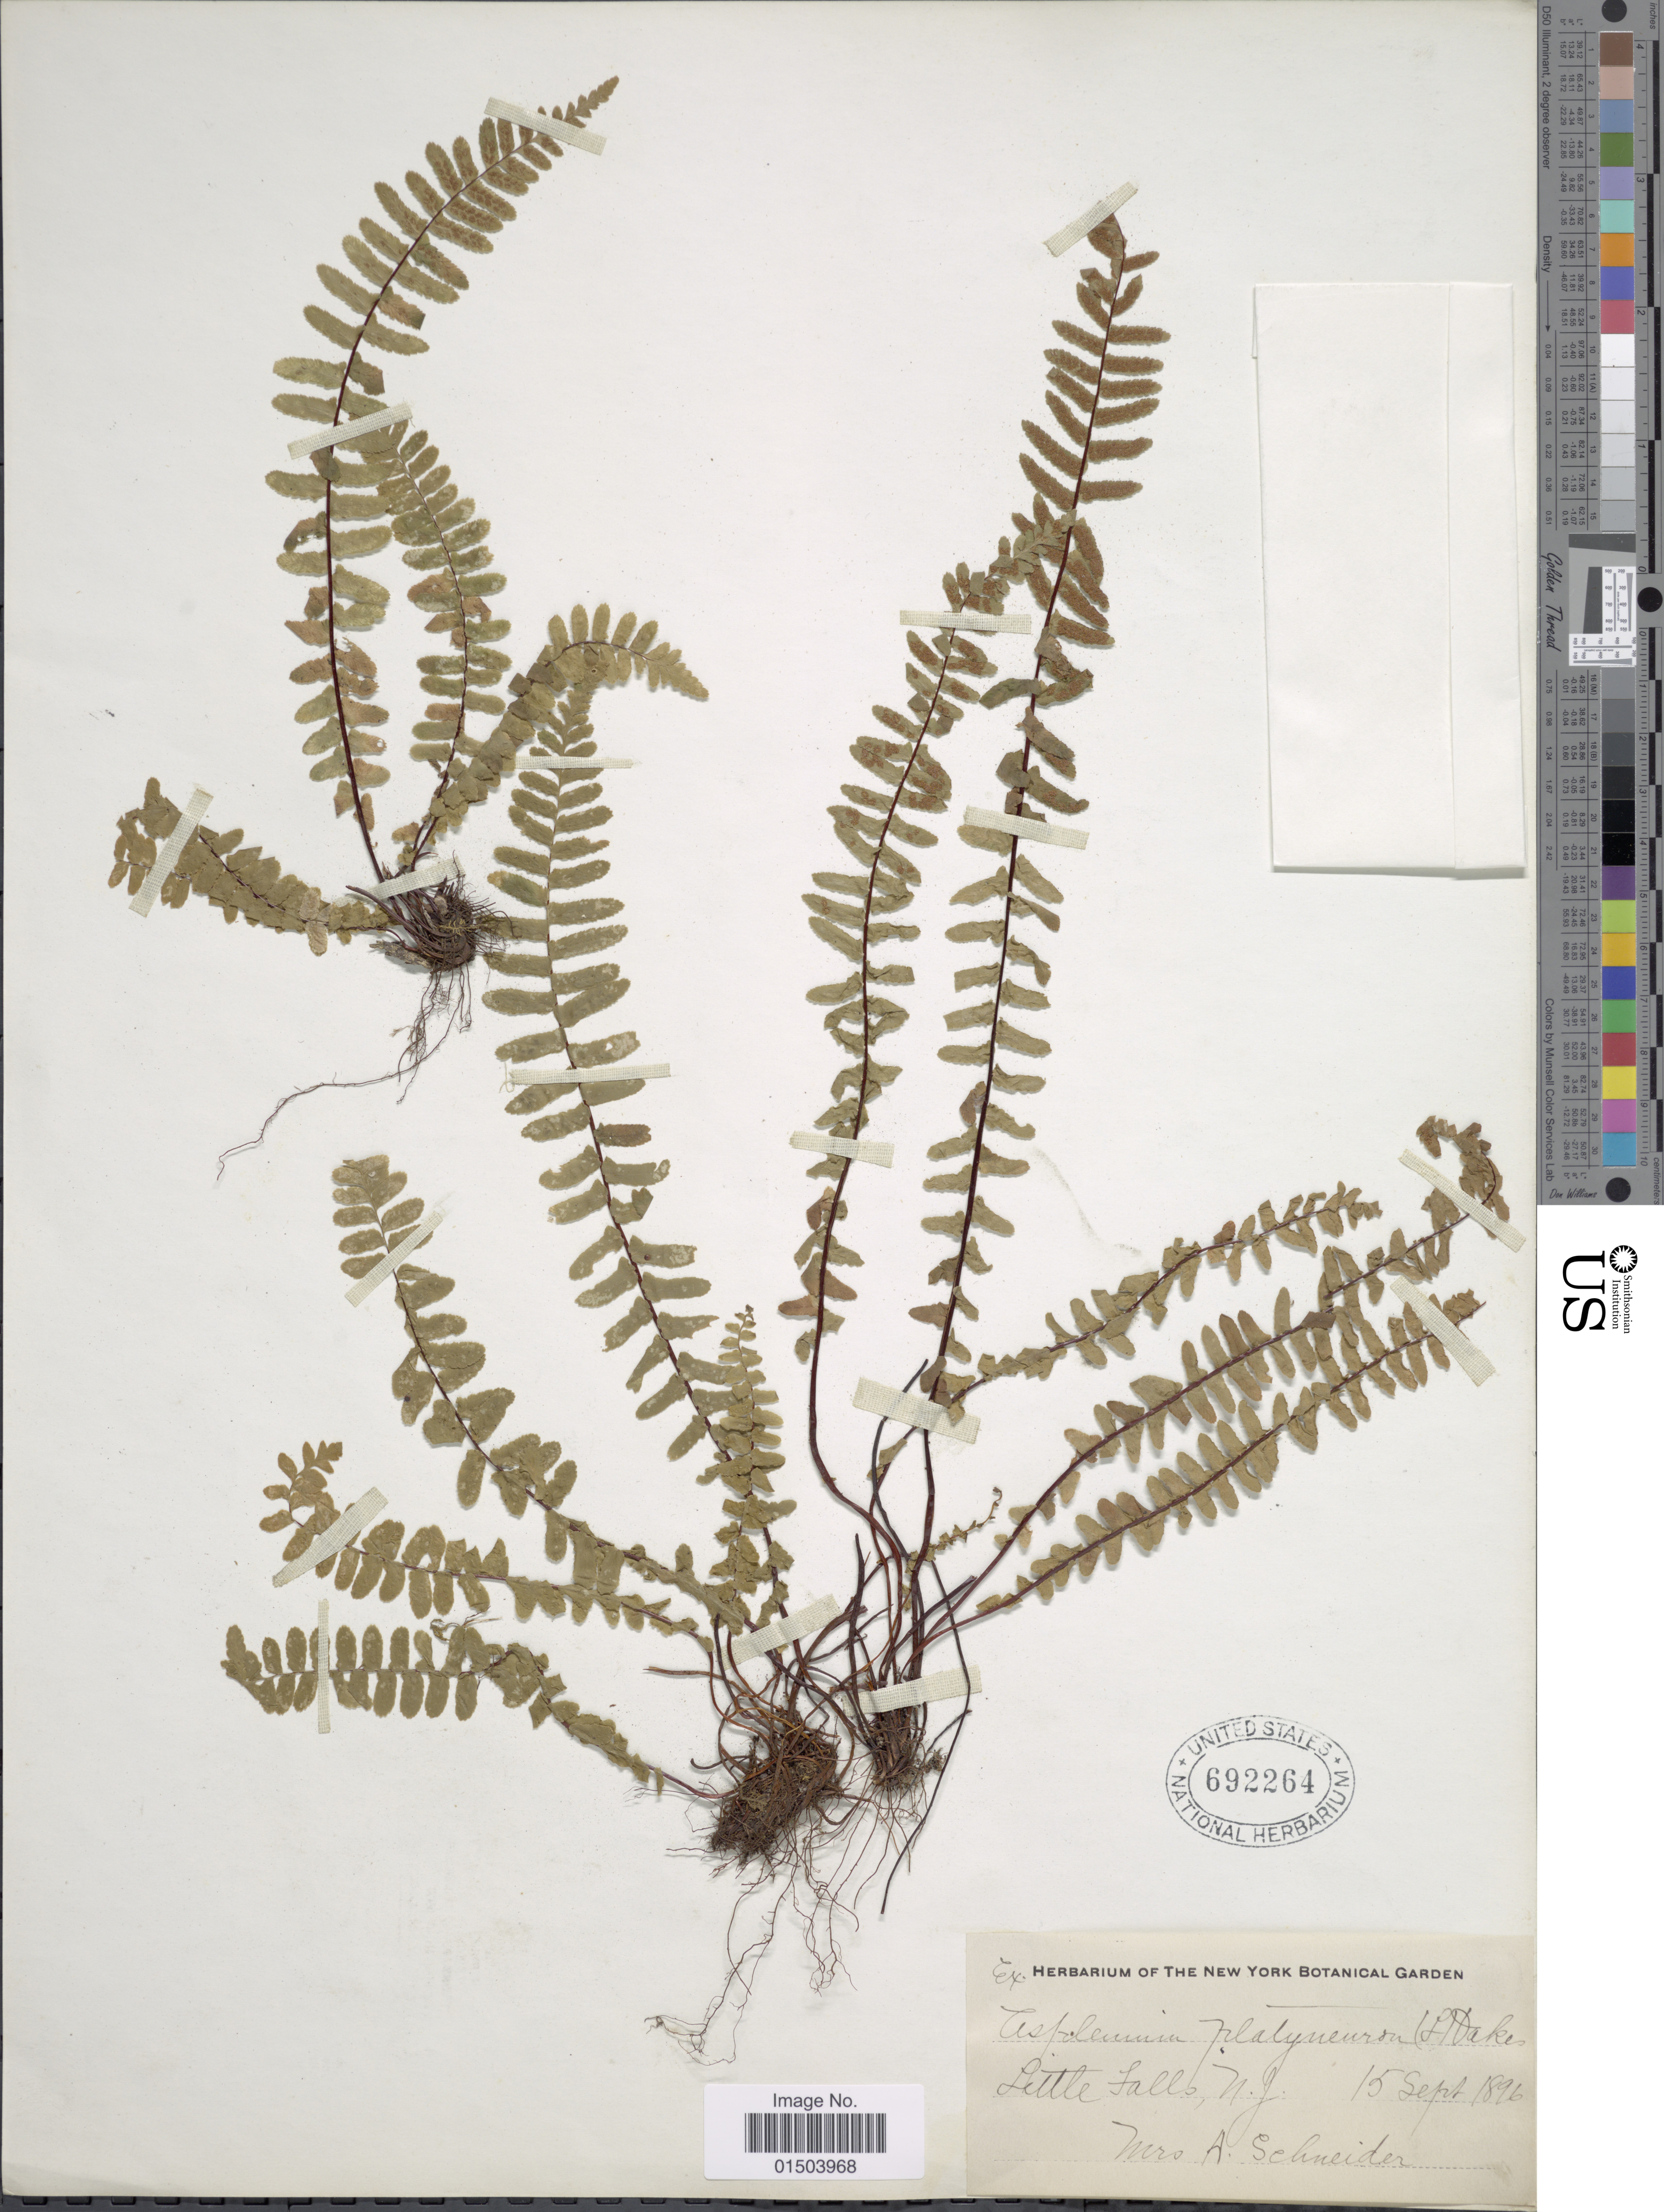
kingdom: Plantae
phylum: Tracheophyta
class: Polypodiopsida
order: Polypodiales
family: Aspleniaceae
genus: Asplenium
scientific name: Asplenium platyneuron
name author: (L.) Britton, Stearns & Poggenb.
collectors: A. Schneider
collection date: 1896-09-15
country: United States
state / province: New Jersey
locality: Little Falls.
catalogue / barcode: US 692264